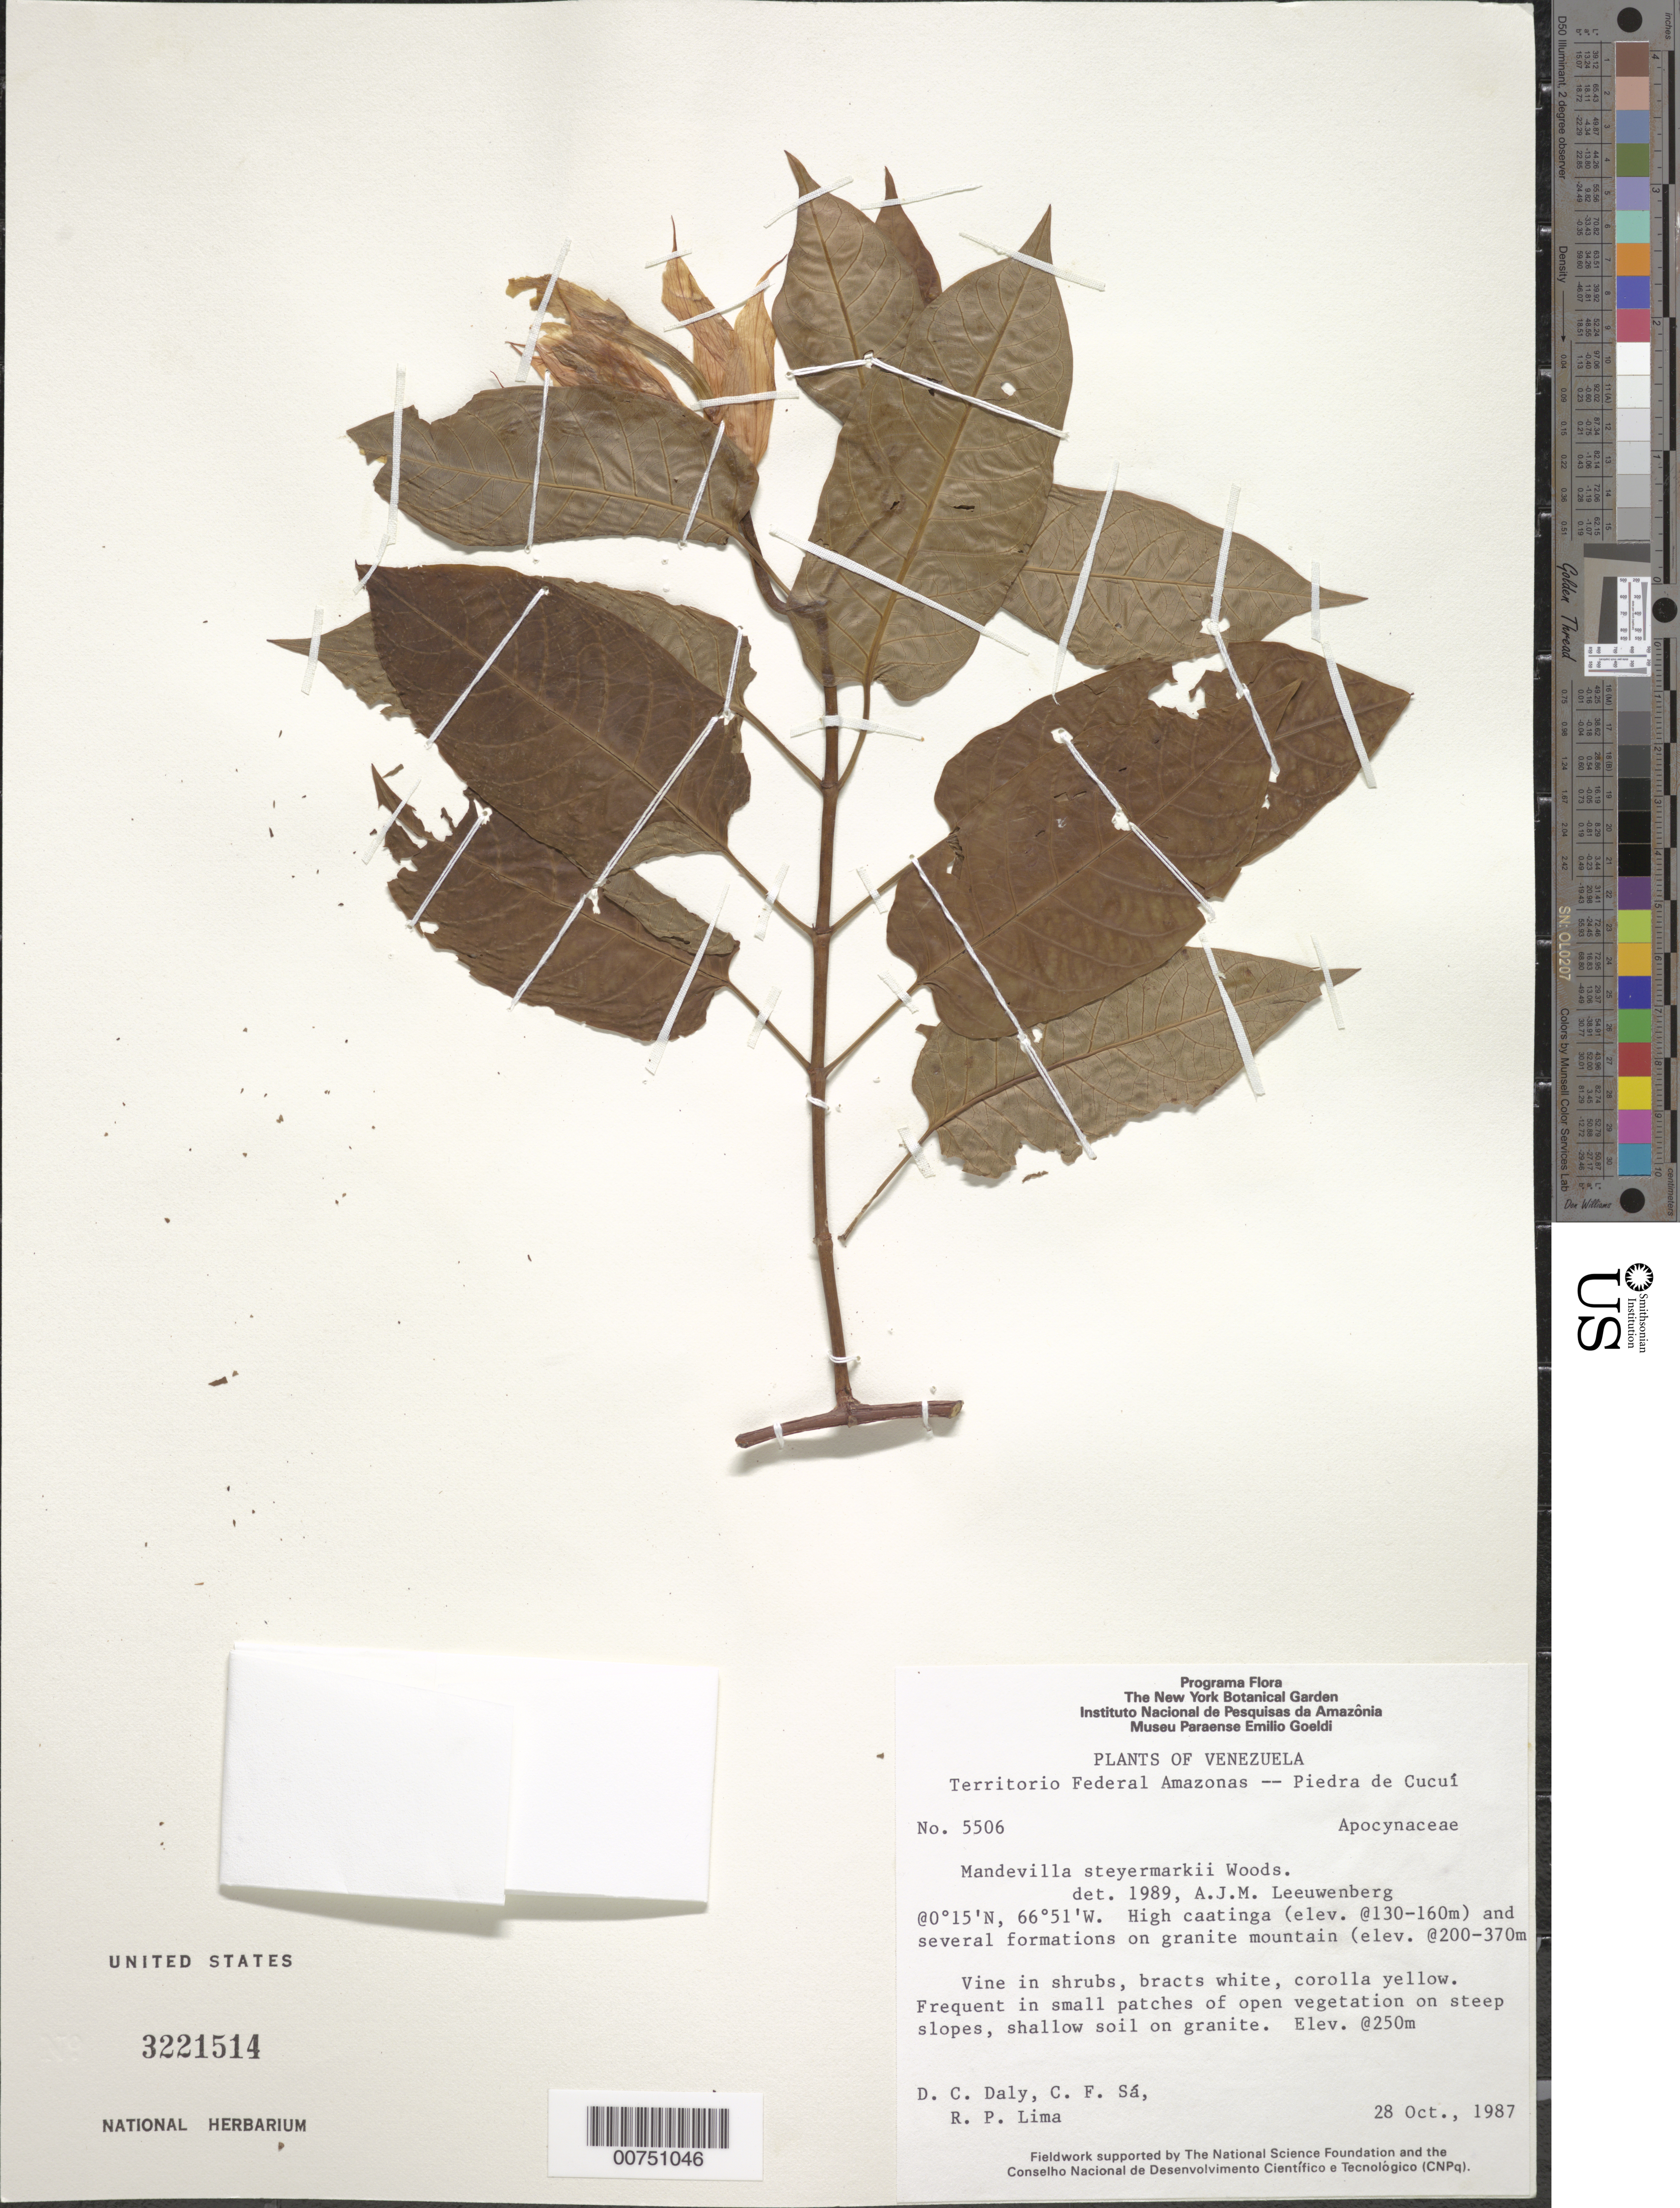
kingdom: Plantae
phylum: Tracheophyta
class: Magnoliopsida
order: Gentianales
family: Apocynaceae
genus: Mandevilla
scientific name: Mandevilla steyermarkii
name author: Woodson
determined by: Leeuwenberg, A. J. M.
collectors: D. C. Daly, C. Sa & F. Lima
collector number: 5506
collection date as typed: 28-Oct-87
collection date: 1987-10-28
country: Venezuela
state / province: Amazonas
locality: Piedra de Cucuí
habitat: High caatinga, open formation on granite mountain; in high caatinga & small patches of open vegetation on steep slopes, shallow soil on granite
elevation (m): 130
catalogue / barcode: US 3221514